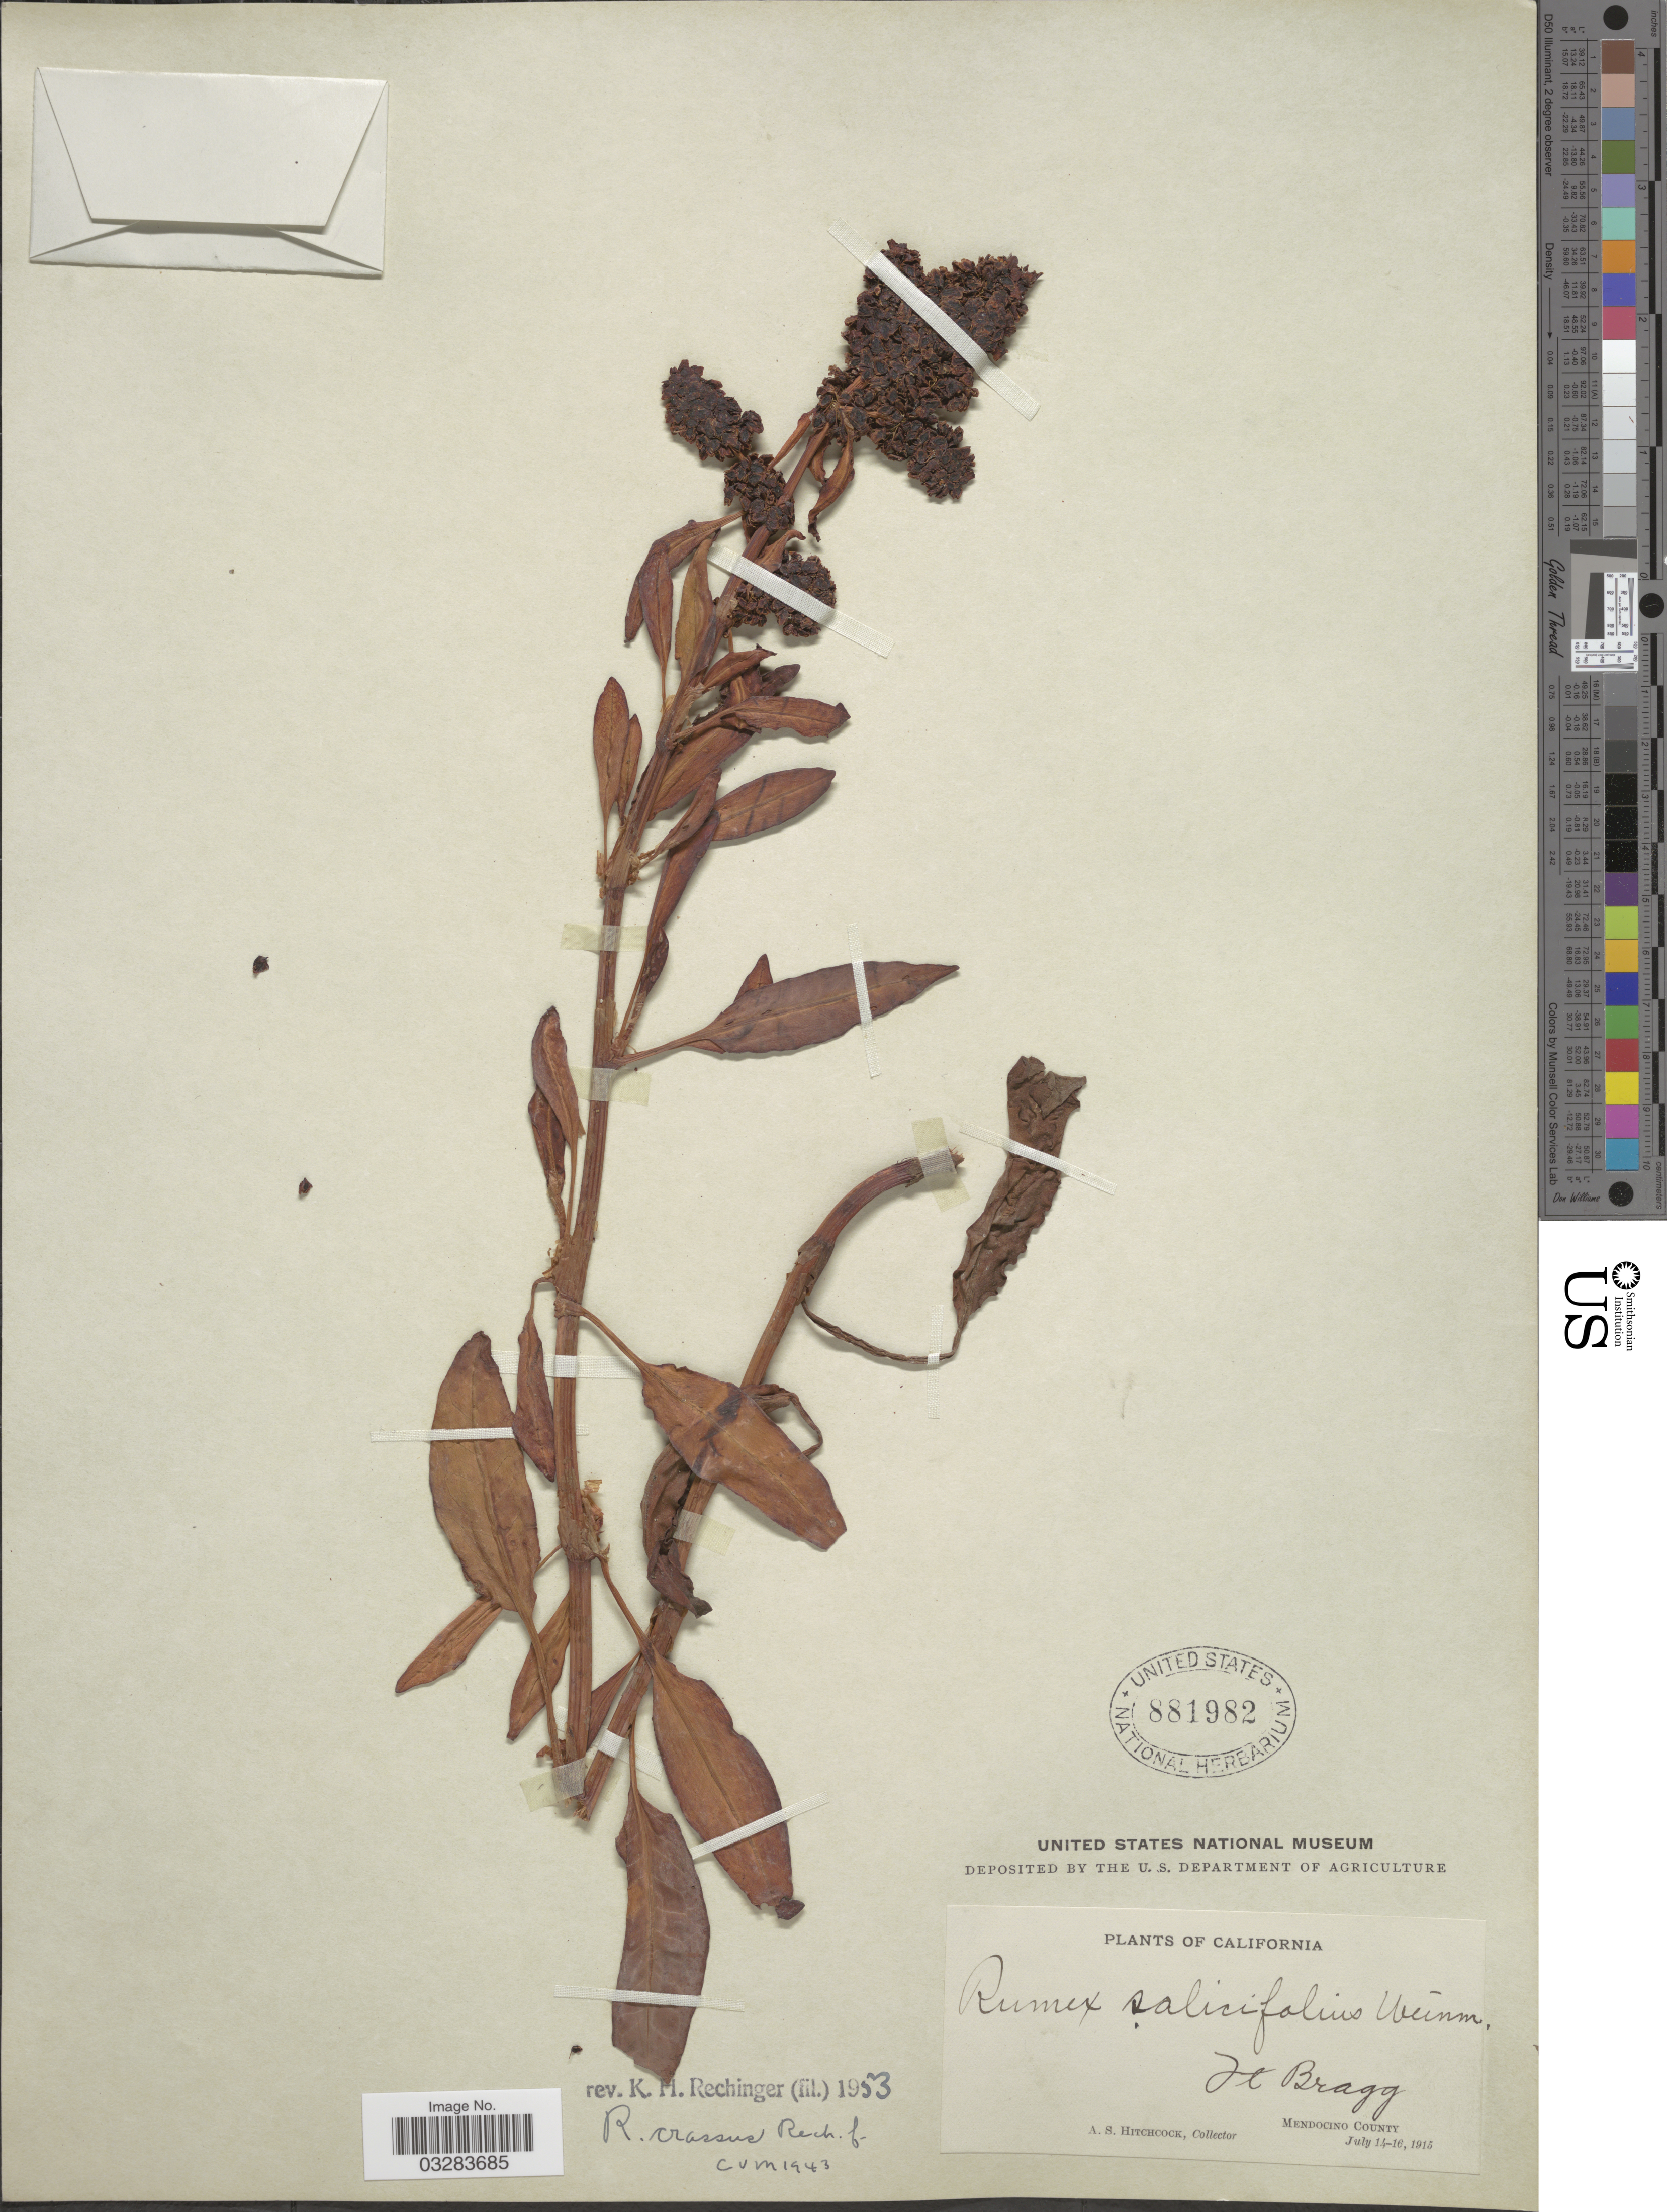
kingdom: Plantae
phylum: Tracheophyta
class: Magnoliopsida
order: Caryophyllales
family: Polygonaceae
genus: Rumex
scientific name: Rumex crassus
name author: Rech. f.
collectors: A. S. Hitchcock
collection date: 1915-07-14/1915-07-16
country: United States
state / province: California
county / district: Mendocino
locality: Ft Bragg, Mendocino County.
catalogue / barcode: US 881982